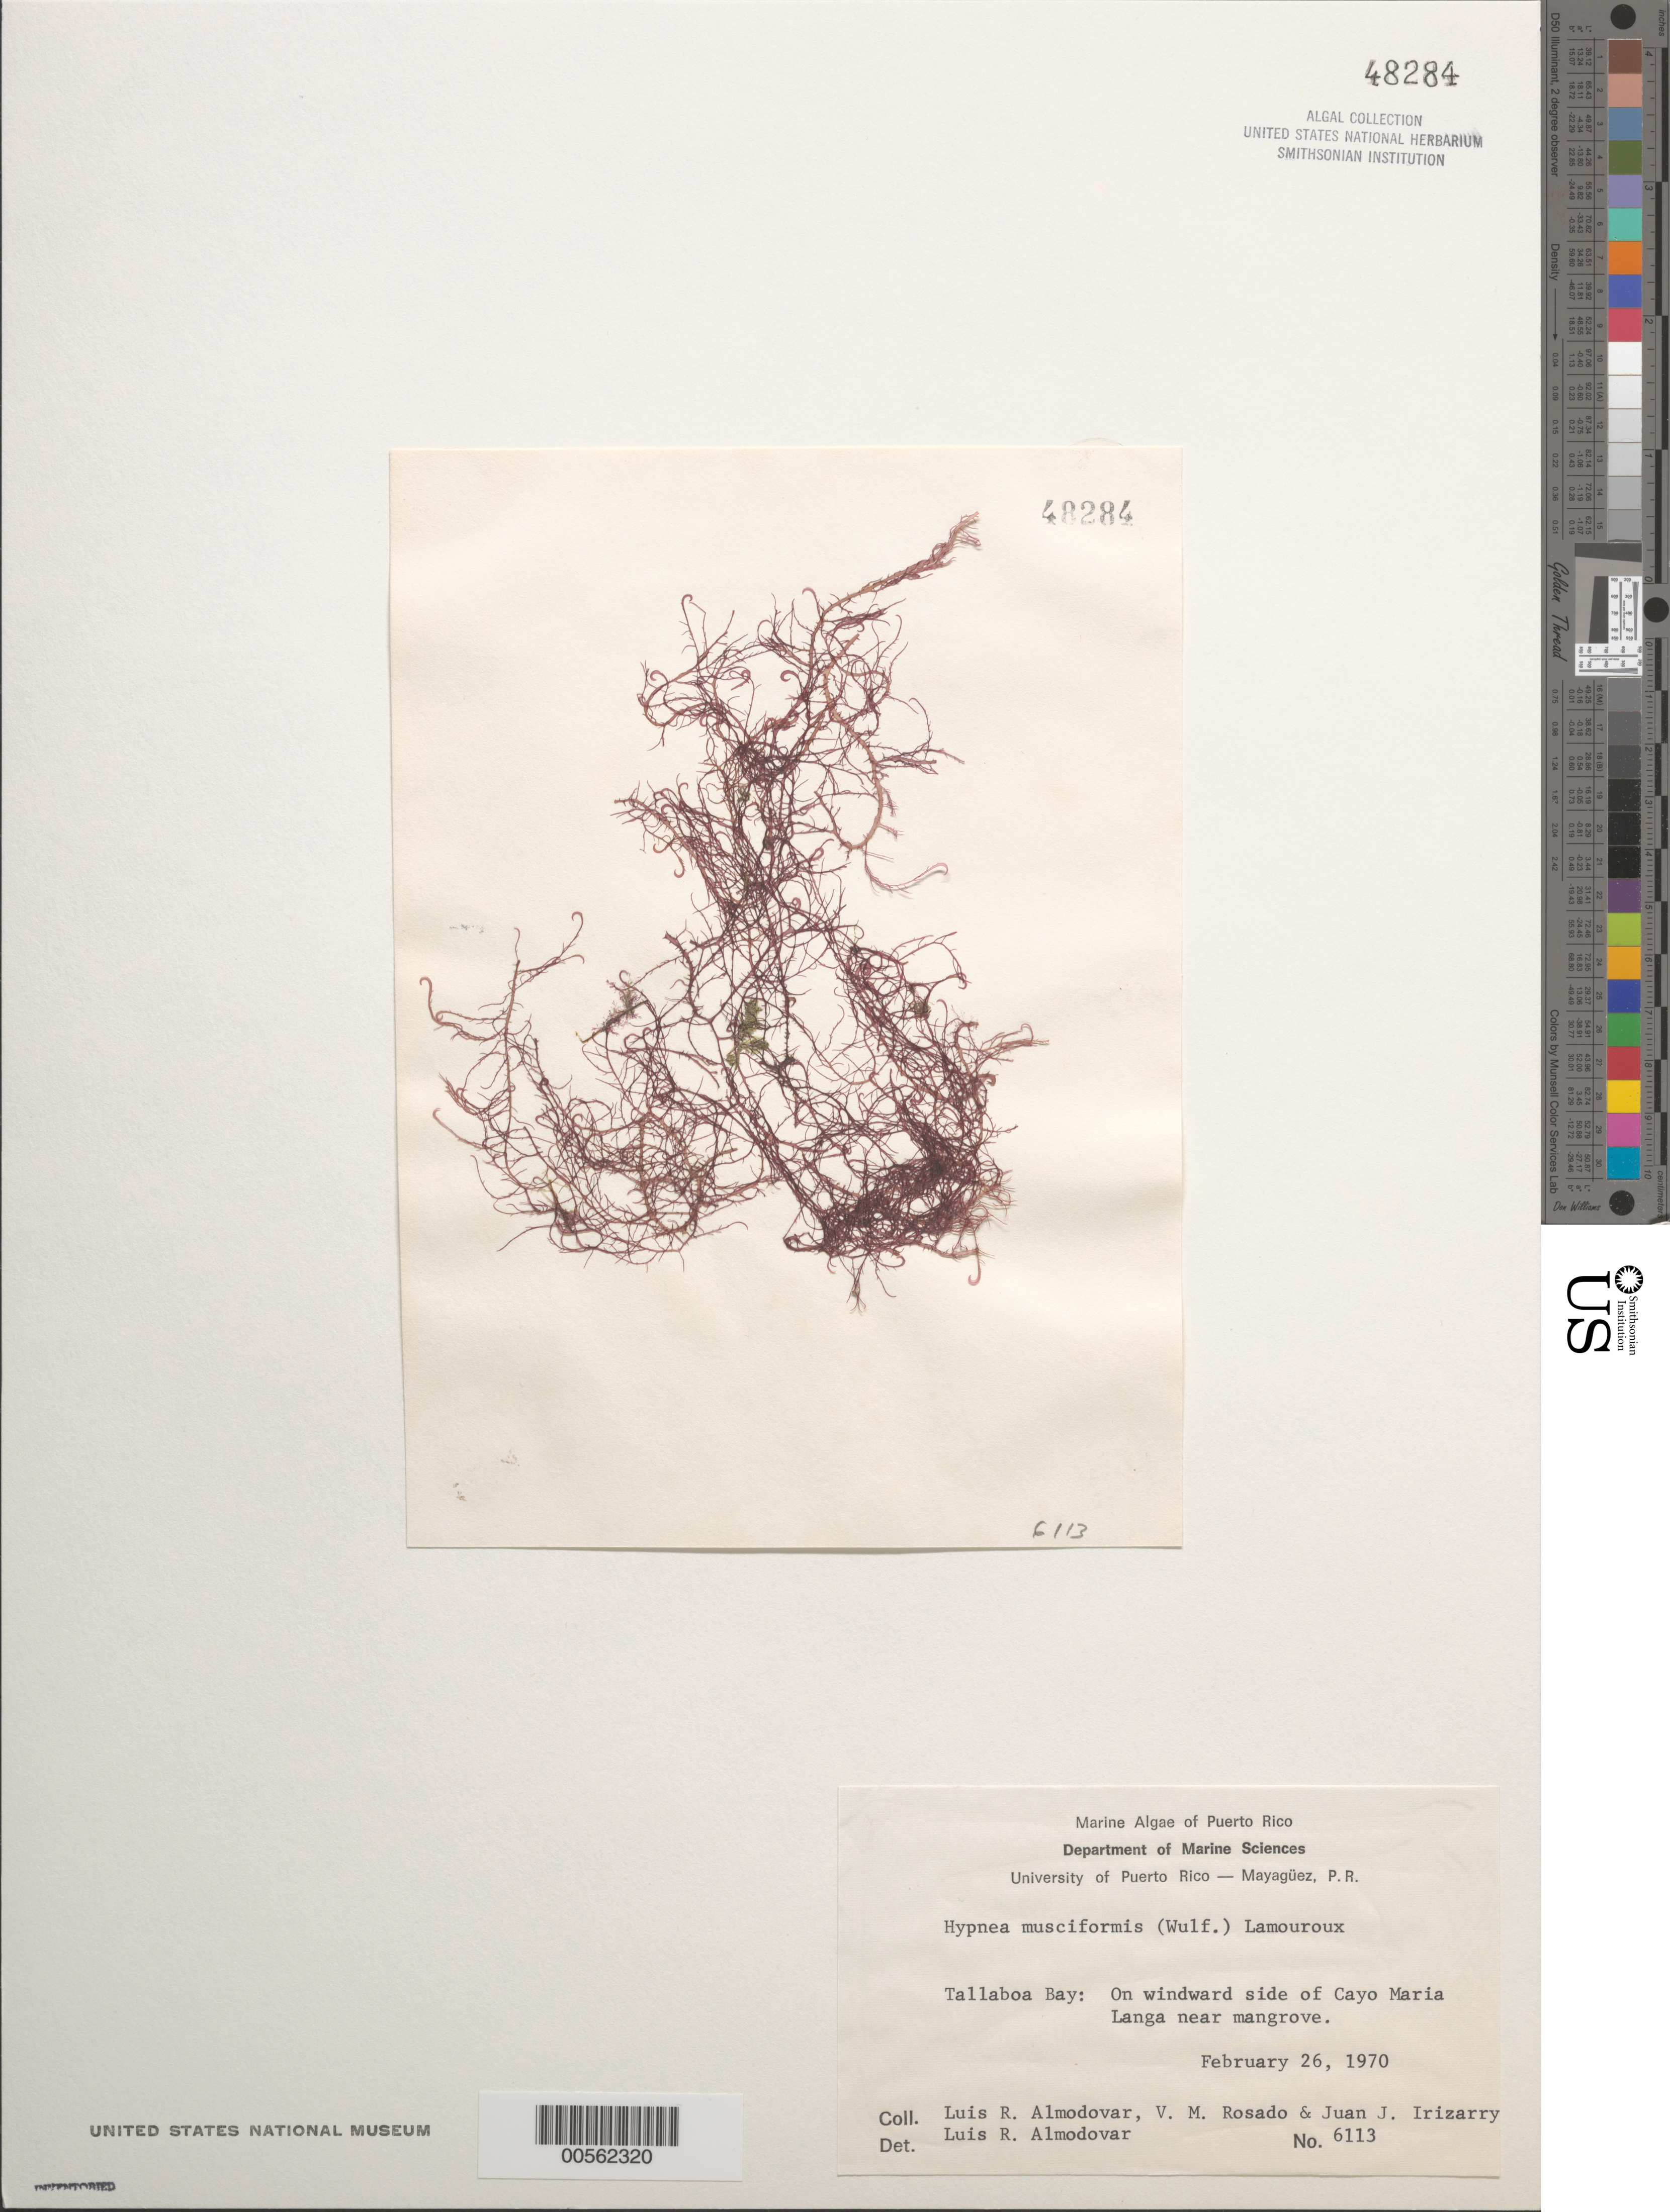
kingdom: Plantae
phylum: Rhodophyta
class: Florideophyceae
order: Gigartinales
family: Cystocloniaceae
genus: Hypnea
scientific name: Hypnea musciformis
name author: (Wulfen) J.V.Lamouroux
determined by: Almodovar, L. R.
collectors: L. Almodovar, V. Rosado & J. Irizarry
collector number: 6113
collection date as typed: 26 Feb 1970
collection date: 1970-02-26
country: Puerto Rico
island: Cayo Maria Langa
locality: Tallaboa Bay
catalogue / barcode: US 48284